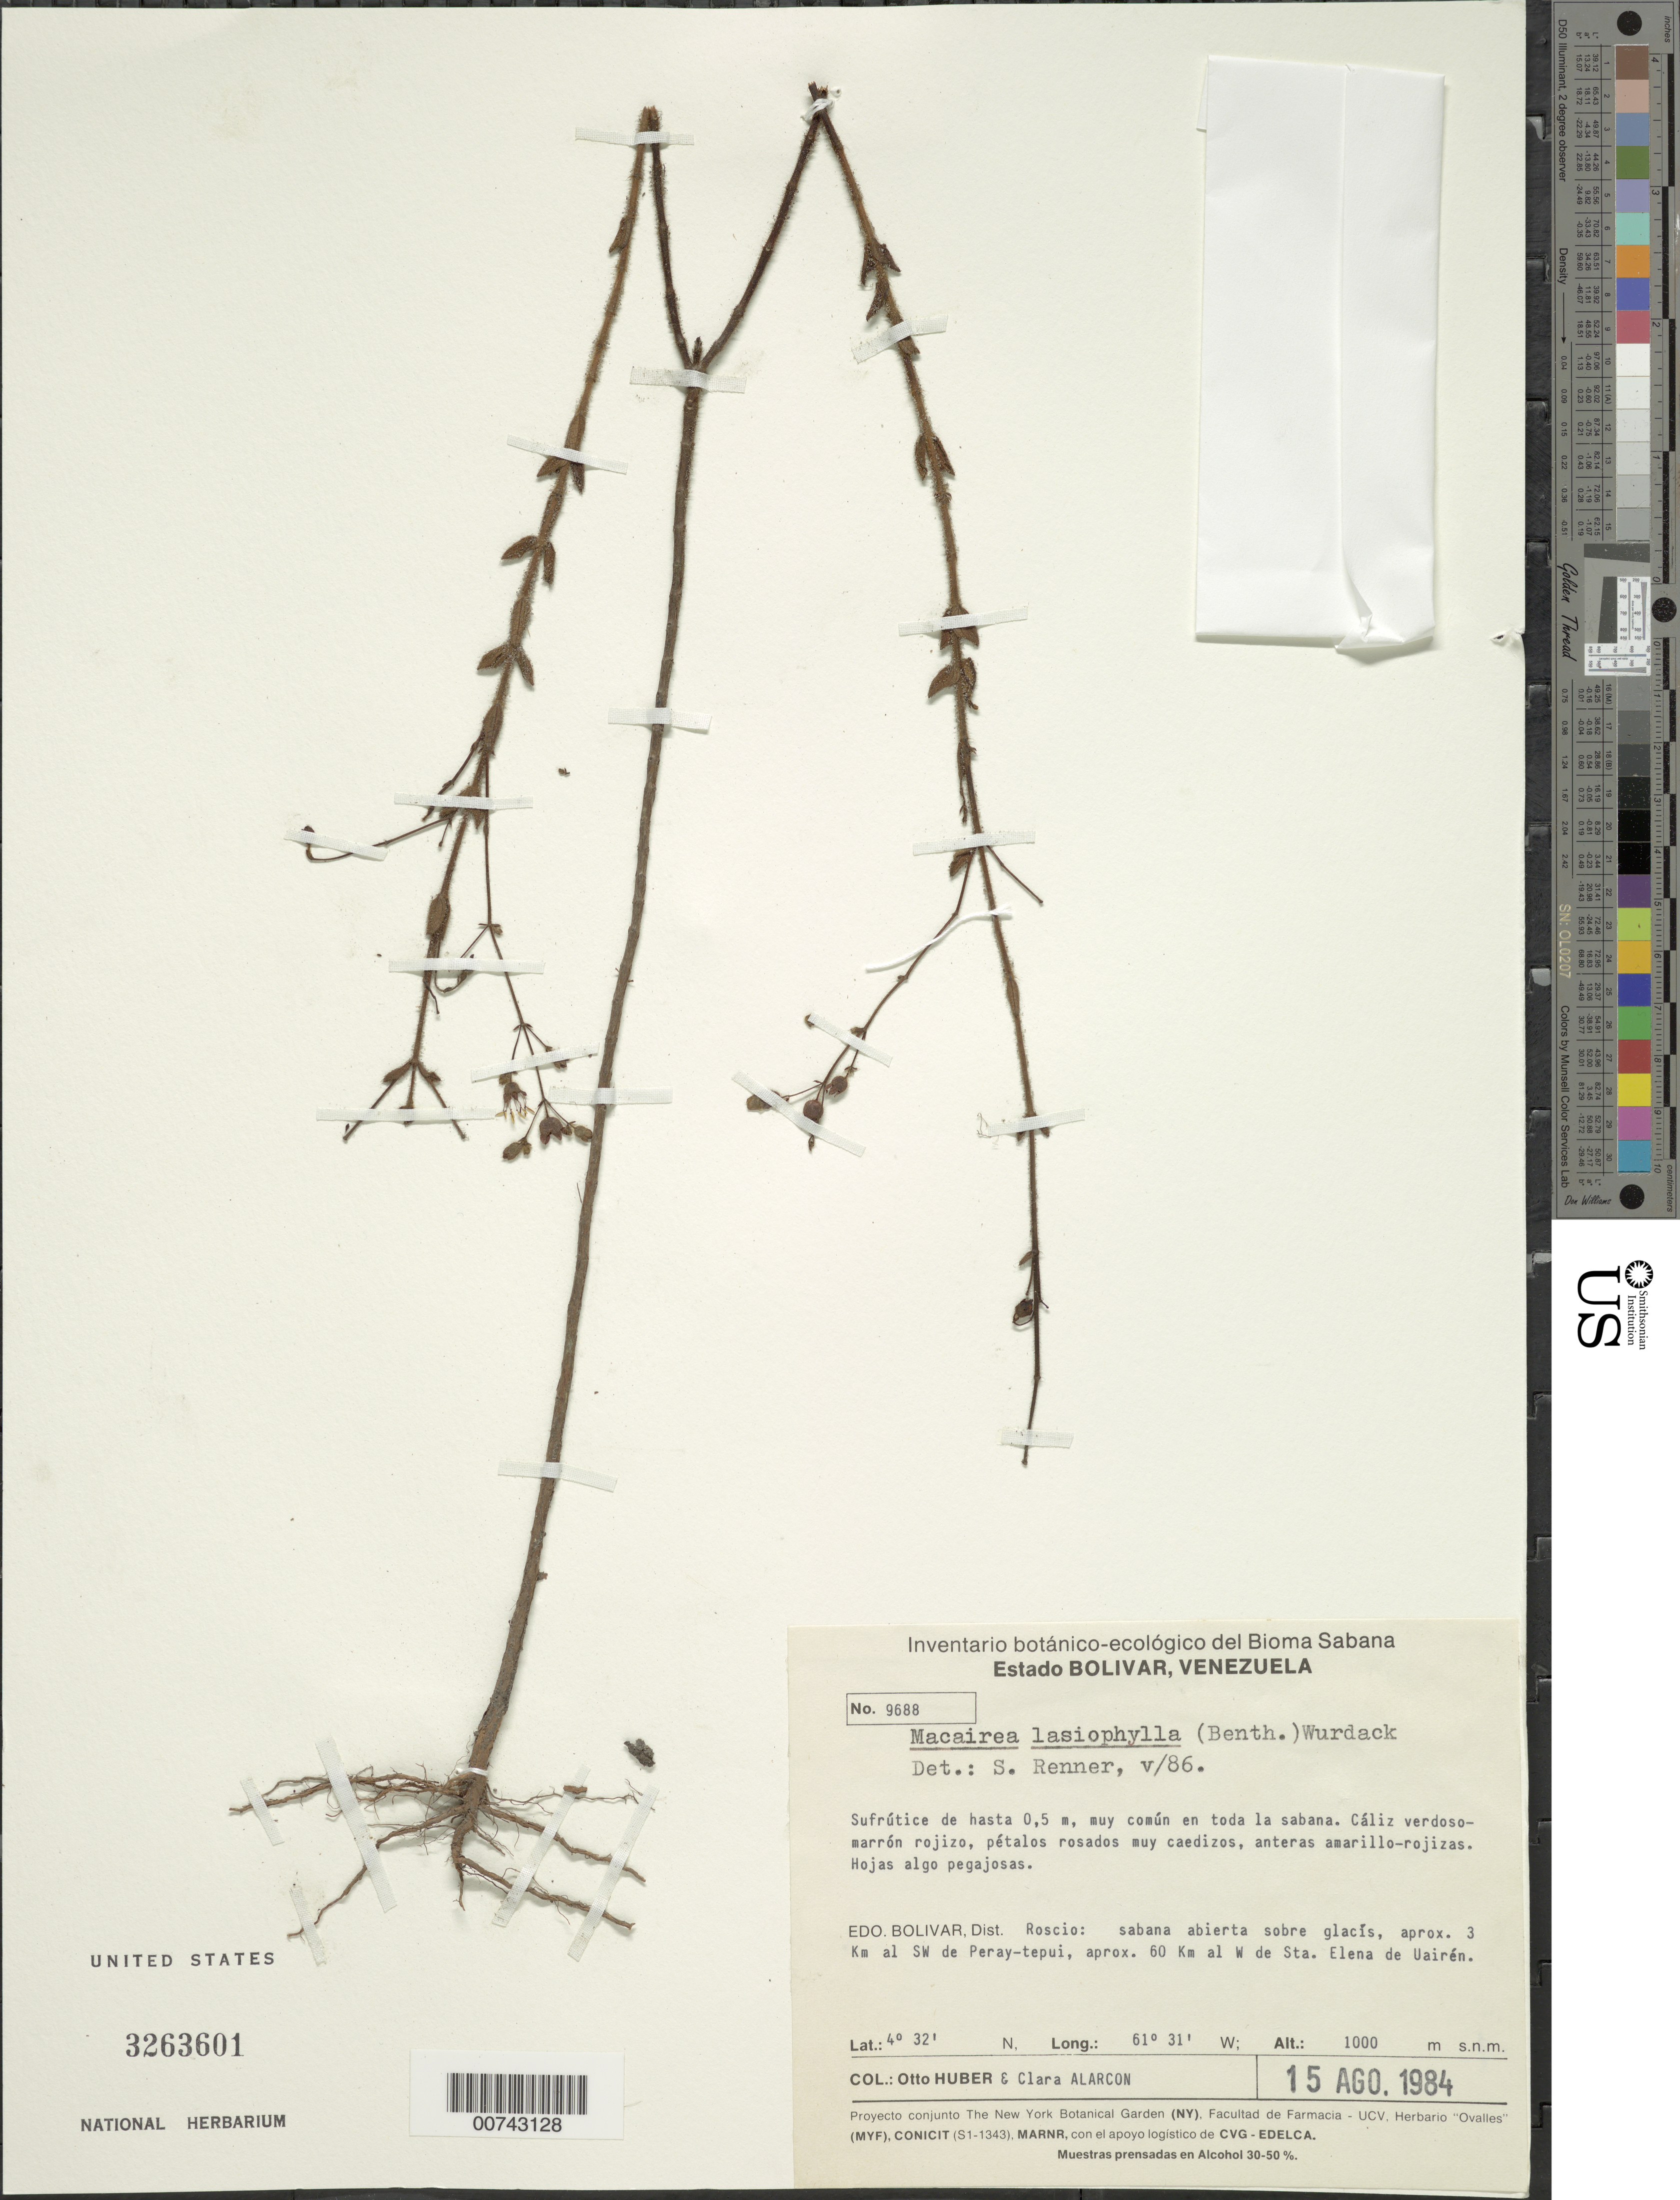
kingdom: Plantae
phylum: Tracheophyta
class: Magnoliopsida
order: Myrtales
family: Melastomataceae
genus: Macairea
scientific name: Macairea lasiophylla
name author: (Benth.) Wurdack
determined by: Renner, S. S.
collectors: O. Huber & C. Alarcon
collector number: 9688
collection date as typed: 15-Aug-84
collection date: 1984-08-15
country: Venezuela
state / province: Bolívar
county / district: Roscio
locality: Peray-tepuí, aprox. 3 km al SW; aprox. 60 km al W de Sta. Elena de Uairén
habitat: Sabana abierta sobre glacis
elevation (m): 1000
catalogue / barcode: US 3263601